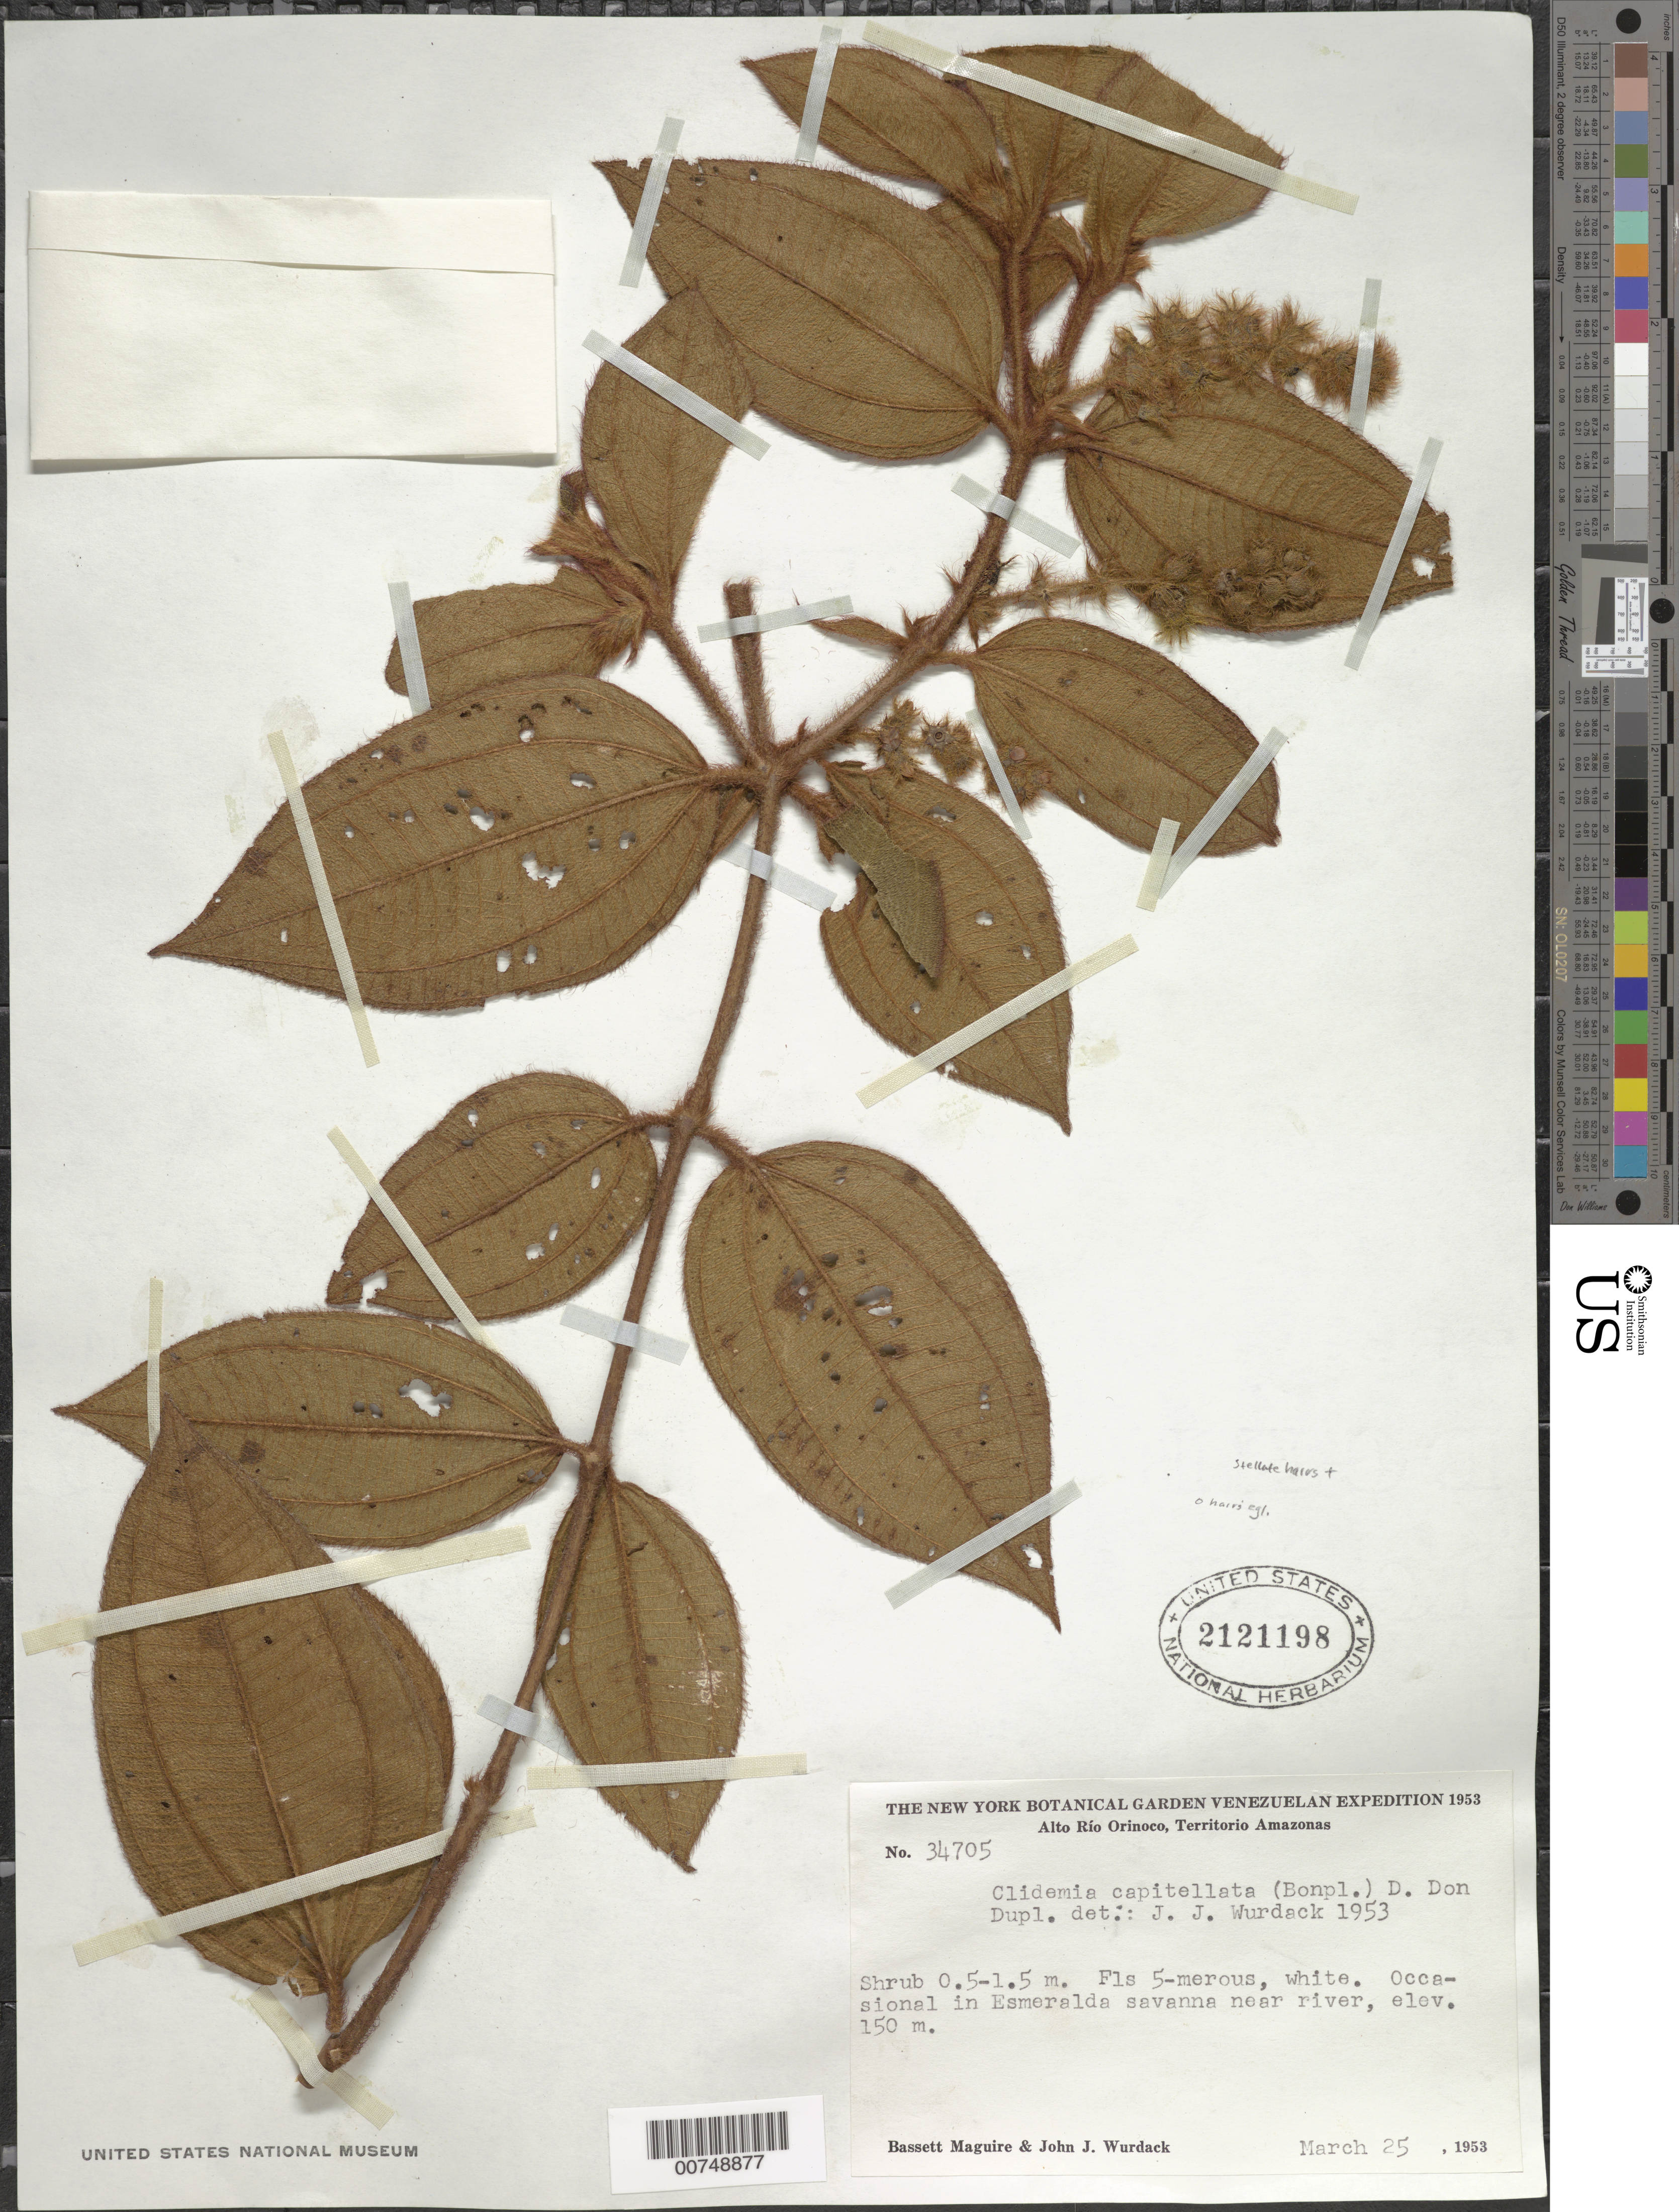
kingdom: Plantae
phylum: Tracheophyta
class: Magnoliopsida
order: Myrtales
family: Melastomataceae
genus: Clidemia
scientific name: Clidemia capitellata var. dependens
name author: (Pav. & D. Don) J.F. Macbr.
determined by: Wurdack, John J., (US), US (UNITED STATES)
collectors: B. Maguire & J. J. Wurdack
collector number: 34705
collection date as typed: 25-Mar-53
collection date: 1953-03-25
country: Venezuela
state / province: Amazonas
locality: Alto Río Orinoco, La Esmeralda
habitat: Savanna near river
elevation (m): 150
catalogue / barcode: US 2121198